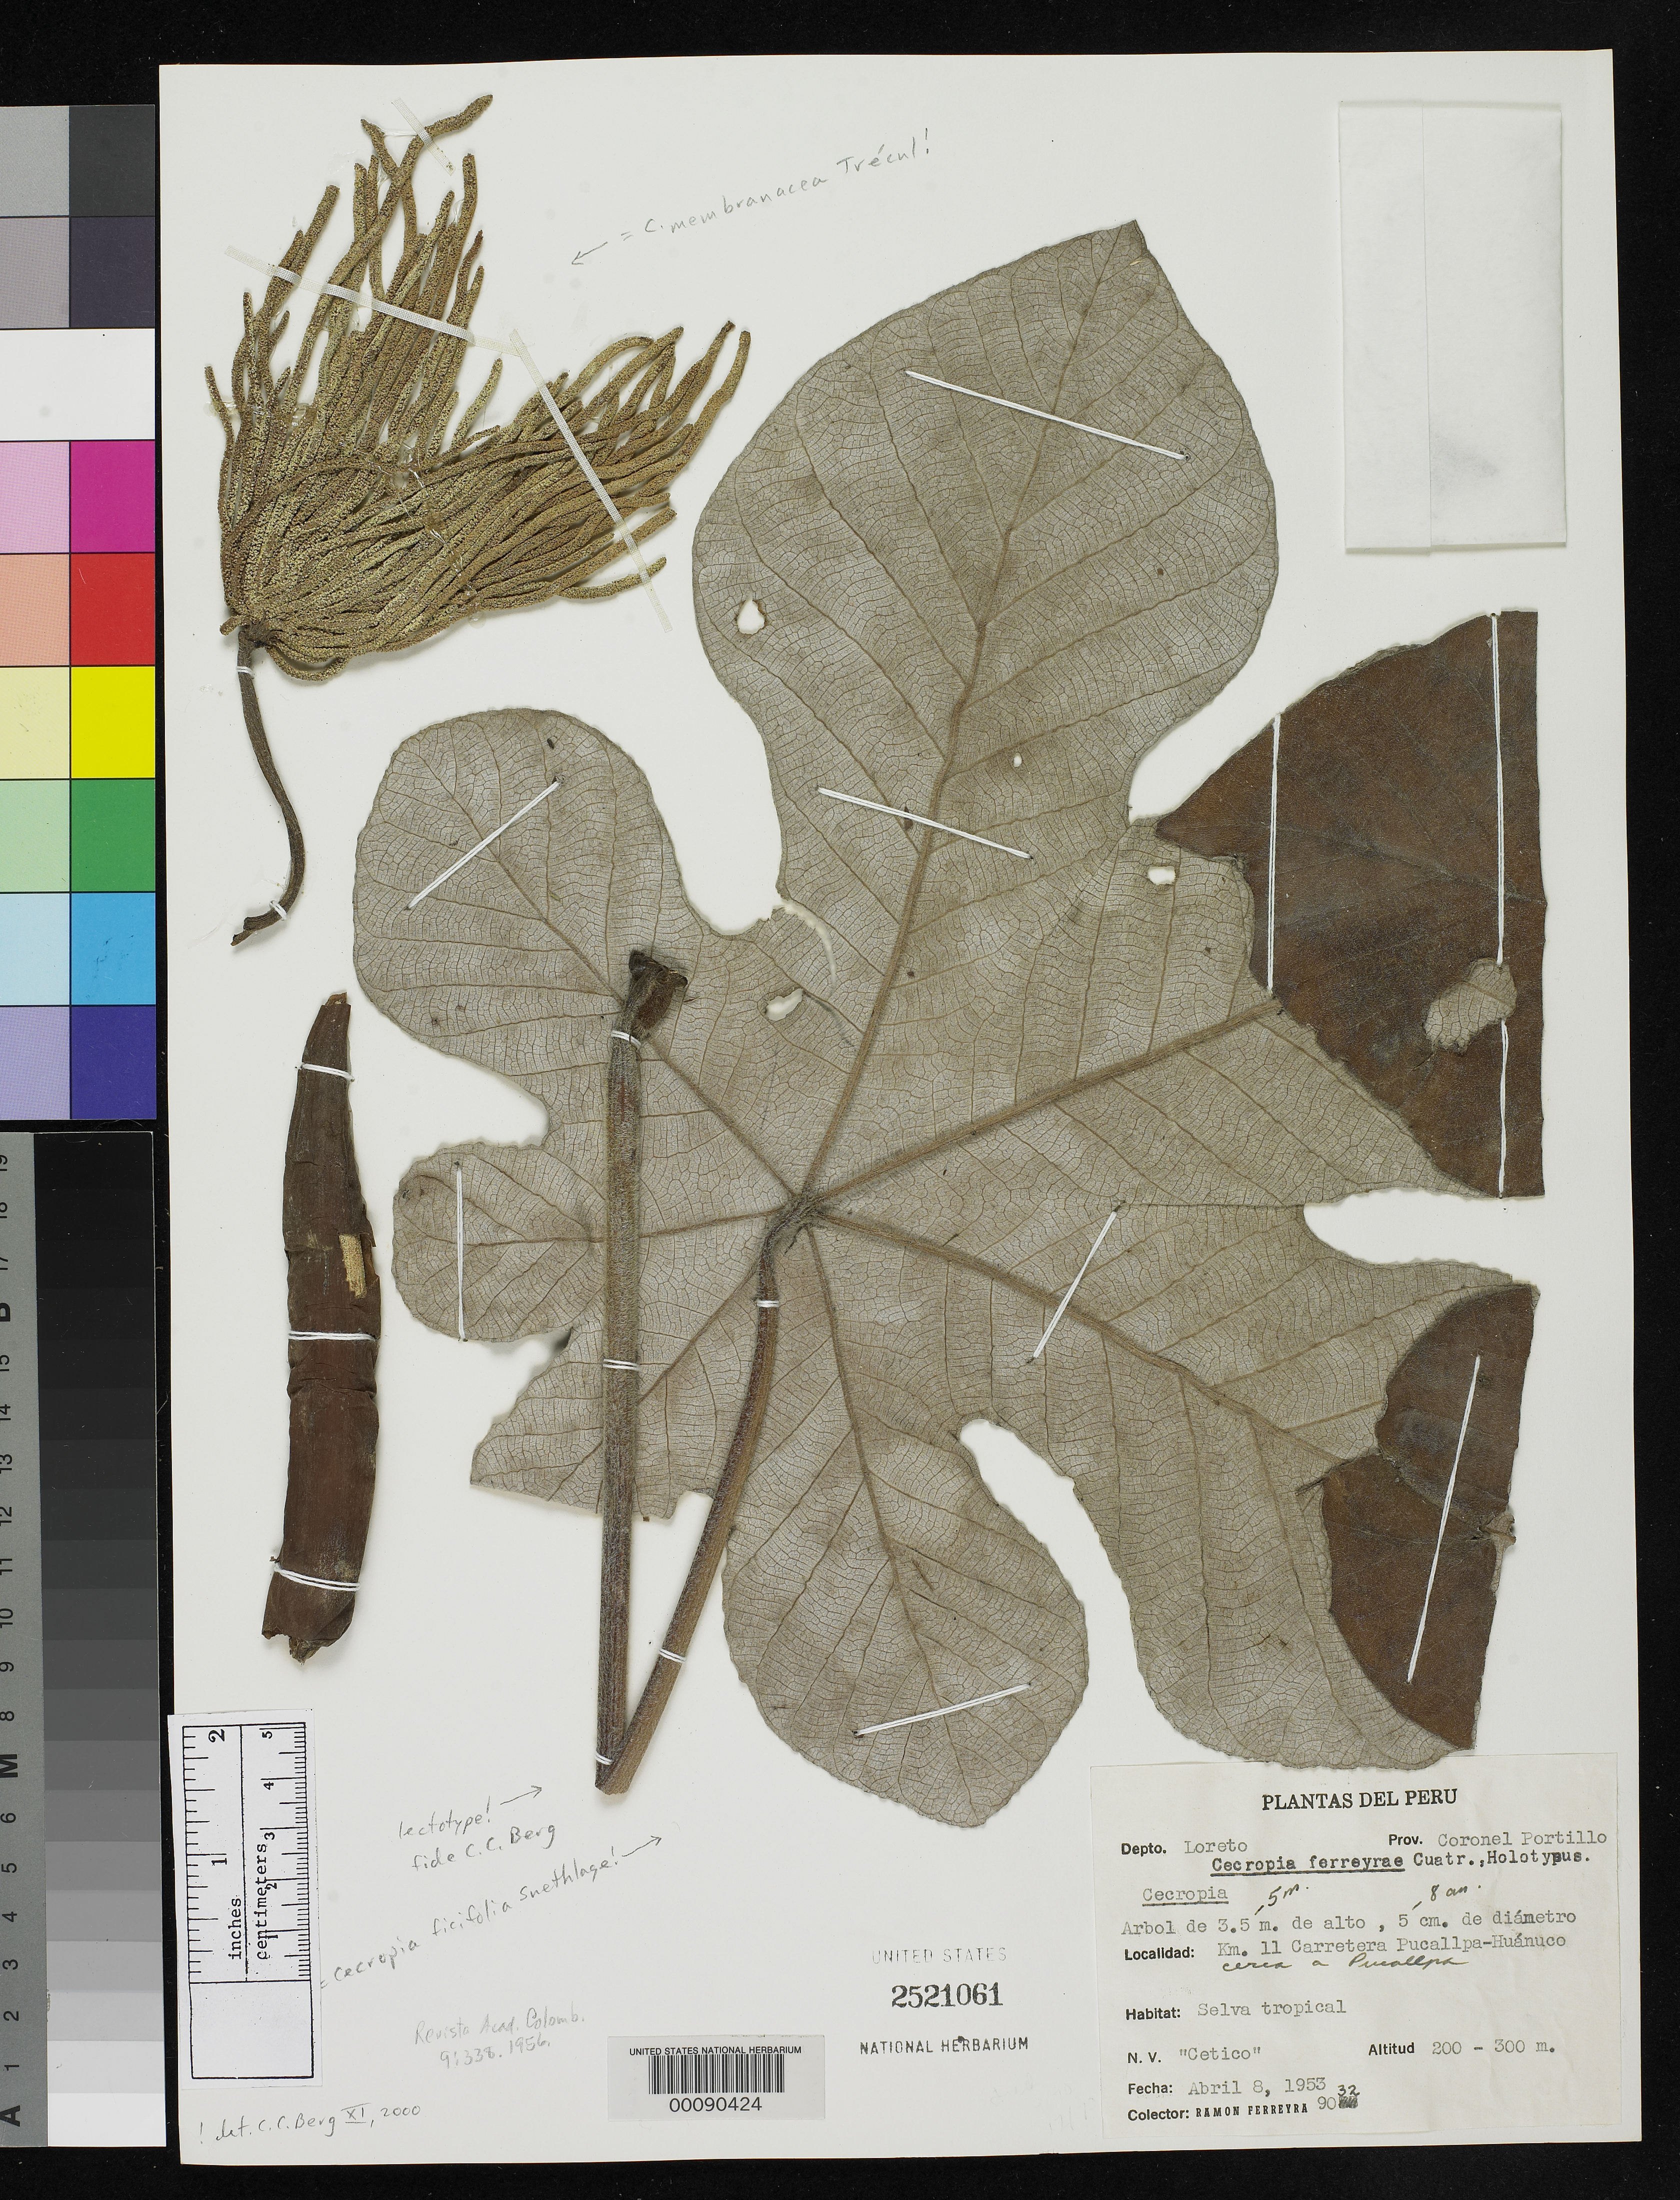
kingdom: Plantae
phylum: Tracheophyta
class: Magnoliopsida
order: Rosales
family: Urticaceae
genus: Cecropia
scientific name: Cecropia ferreyrae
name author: Cuatrec.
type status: Holotype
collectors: R. A. Ferreyra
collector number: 9032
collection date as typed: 08 Apr 1953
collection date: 1953-04-08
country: Peru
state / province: Ucayali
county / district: Coronel Portillo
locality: Pucallpa, carretera Pucallpa-Huanuco.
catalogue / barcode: US 2521061